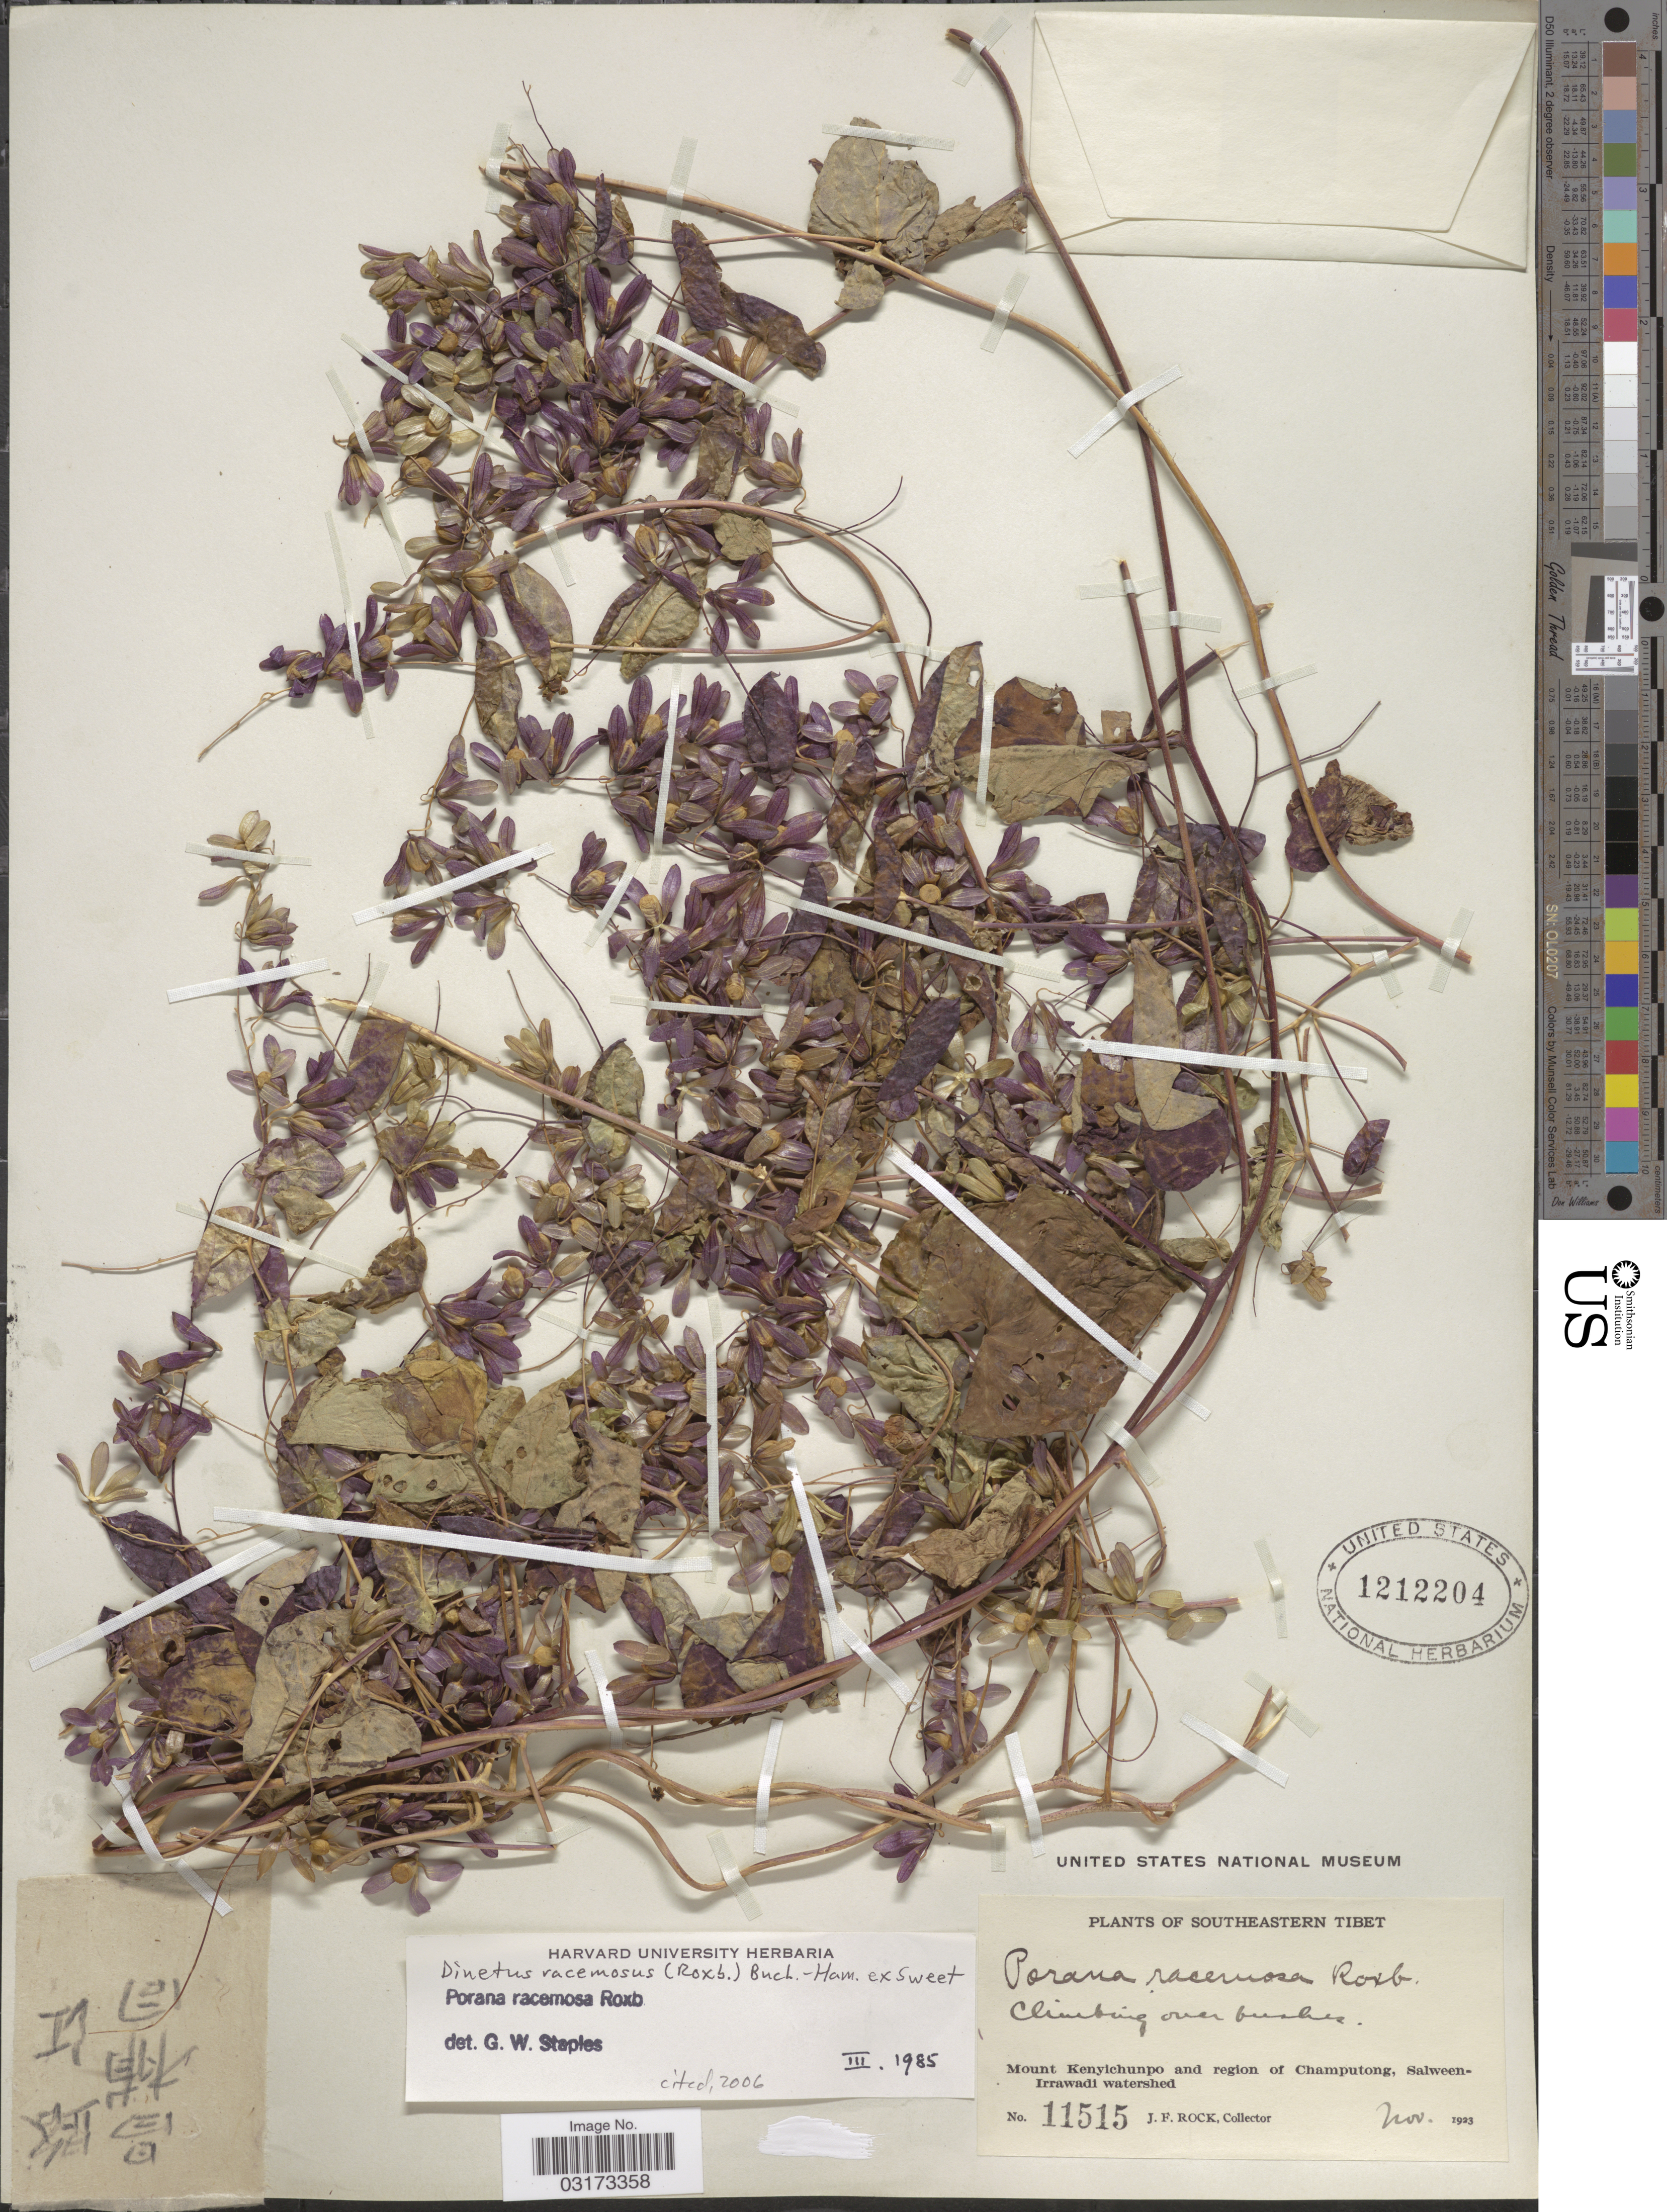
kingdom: Plantae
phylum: Tracheophyta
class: Magnoliopsida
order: Solanales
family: Convolvulaceae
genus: Dinetus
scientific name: Dinetus racemosus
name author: (Roxb.) Sweet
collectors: J. Rock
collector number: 11515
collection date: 1923-11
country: China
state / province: Xizang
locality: Southeastern Tibet. Mount Kenyichumpo and region of Champutong, Salween-Irrawadi watershed.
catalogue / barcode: US 1212204